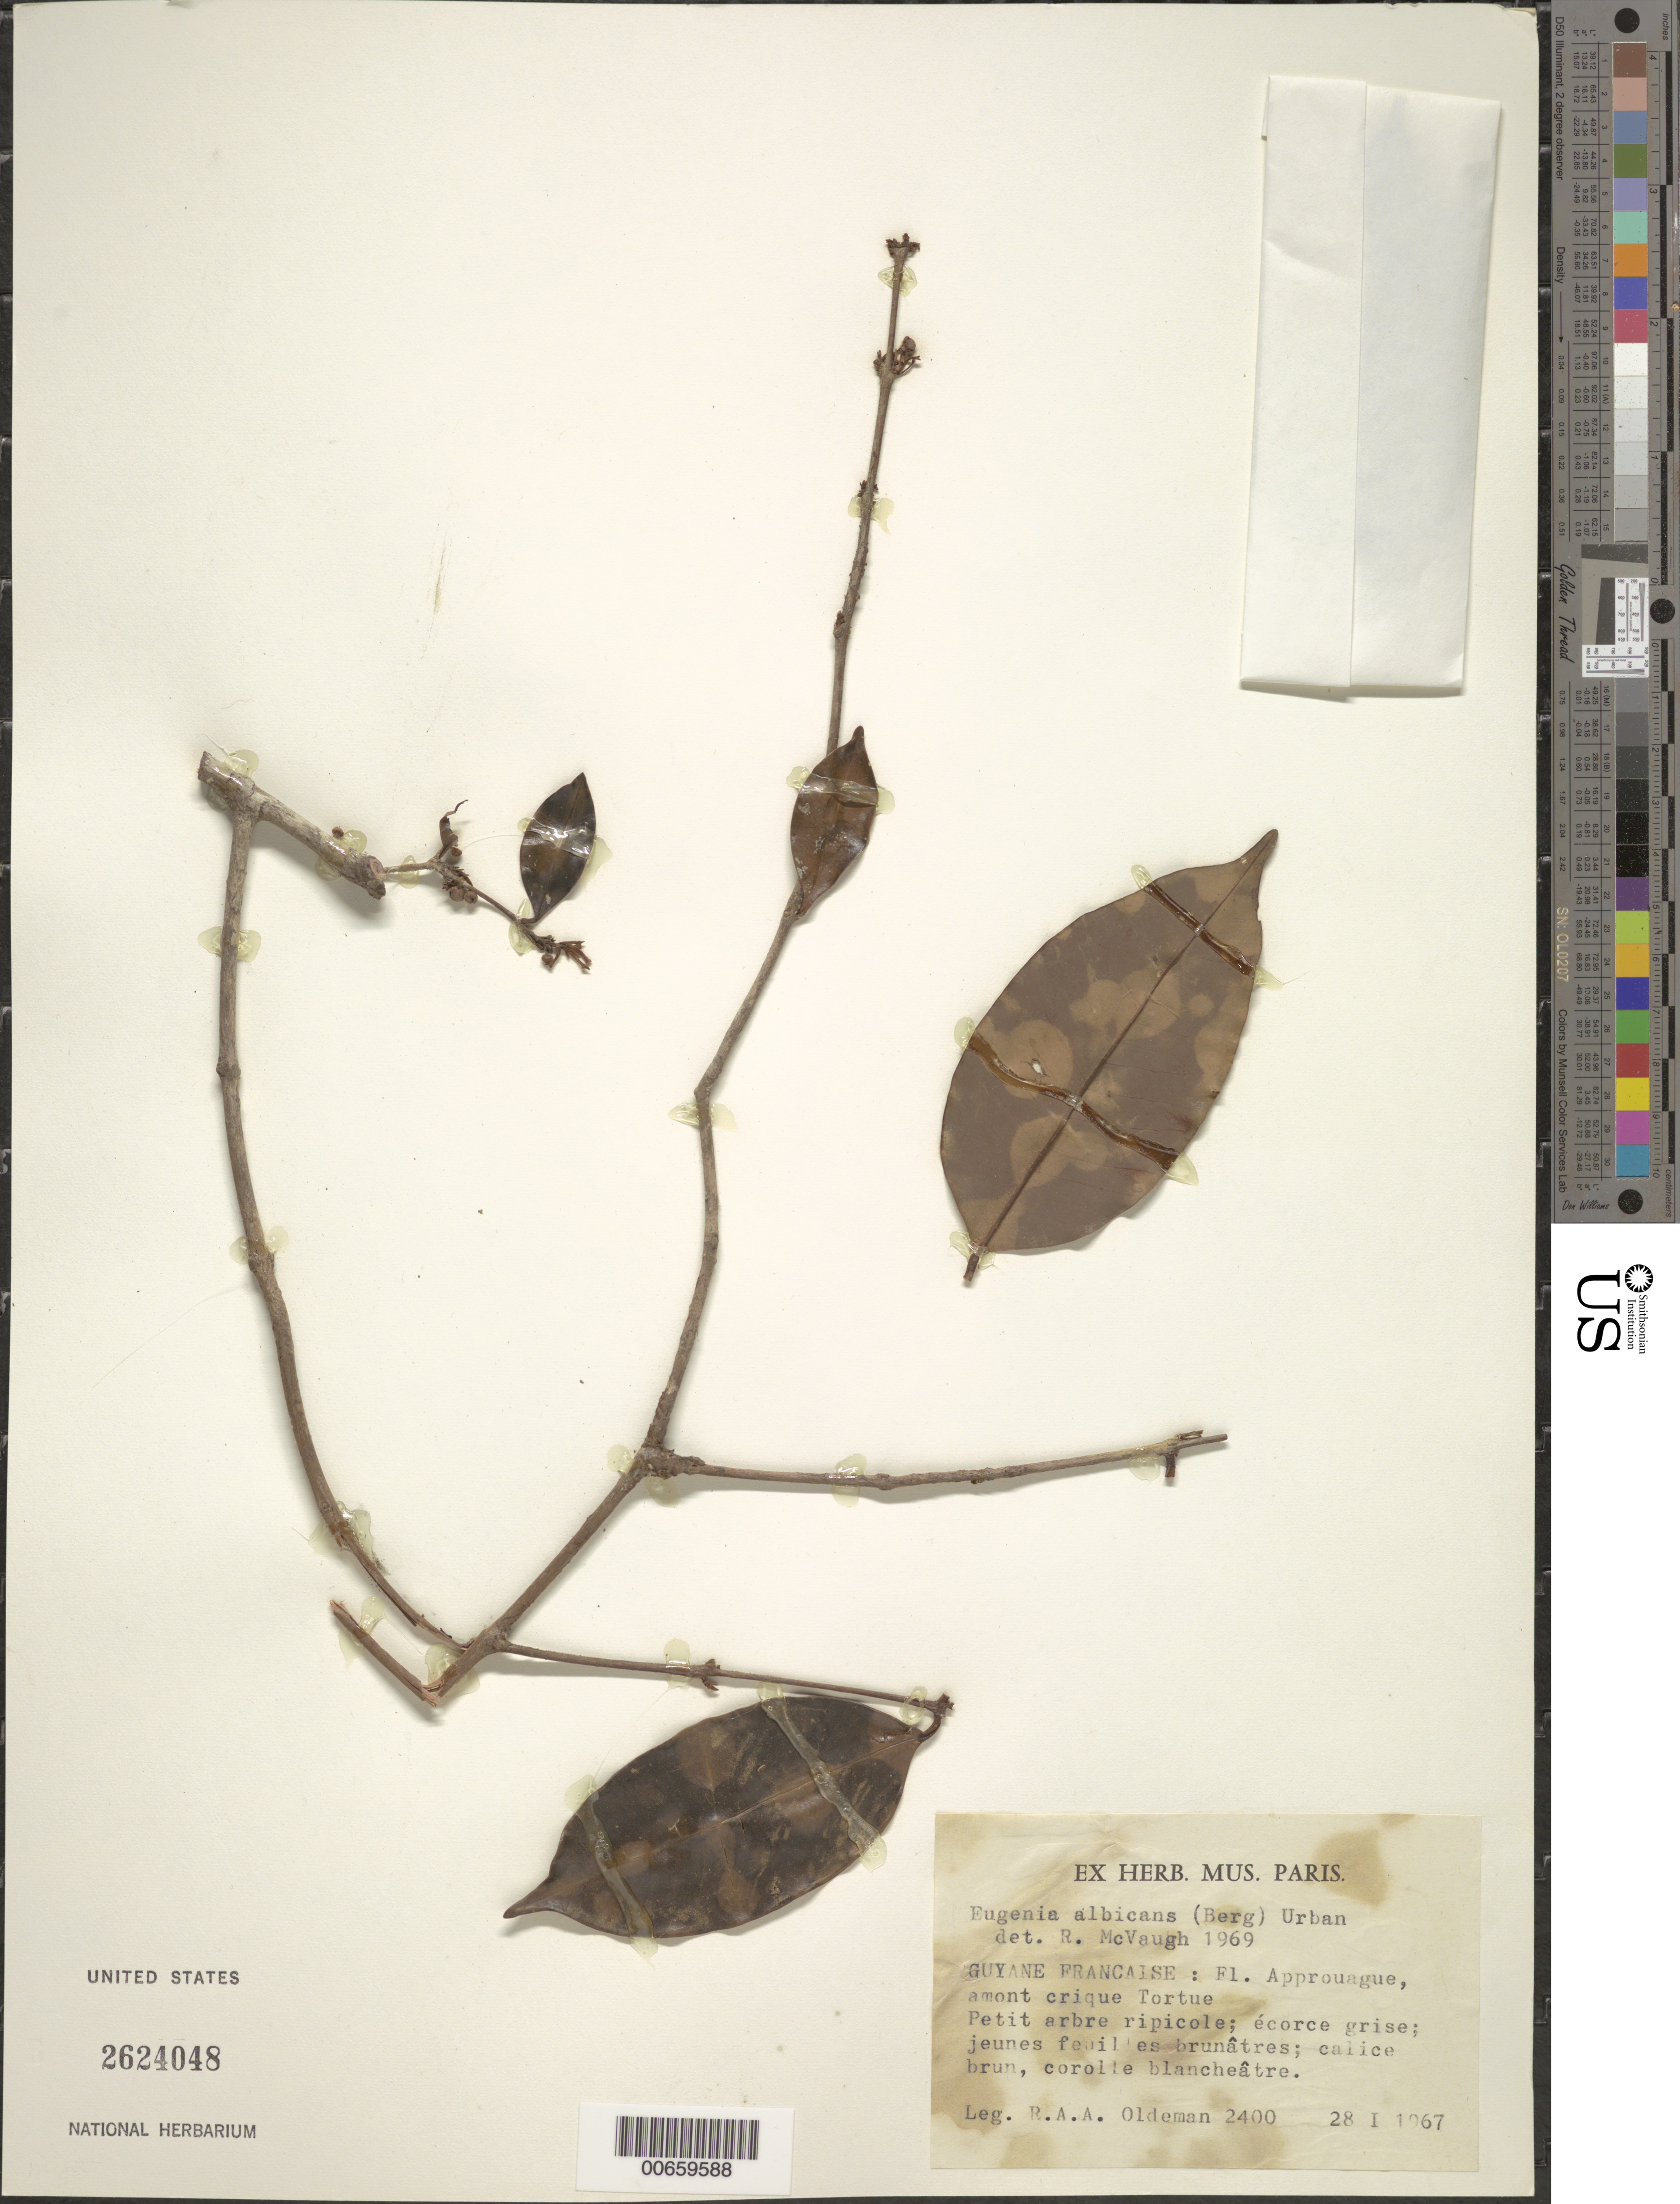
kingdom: Plantae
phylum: Tracheophyta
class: Magnoliopsida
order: Myrtales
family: Myrtaceae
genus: Eugenia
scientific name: Eugenia albicans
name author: (O. Berg) Urb.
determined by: McVaugh, R.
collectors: R. Oldeman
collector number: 2400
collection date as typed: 28-Jan-67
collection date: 1967-01-28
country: French Guiana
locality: Crique Tortue, amont de, Fleuve Approuague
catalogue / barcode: US 2624048